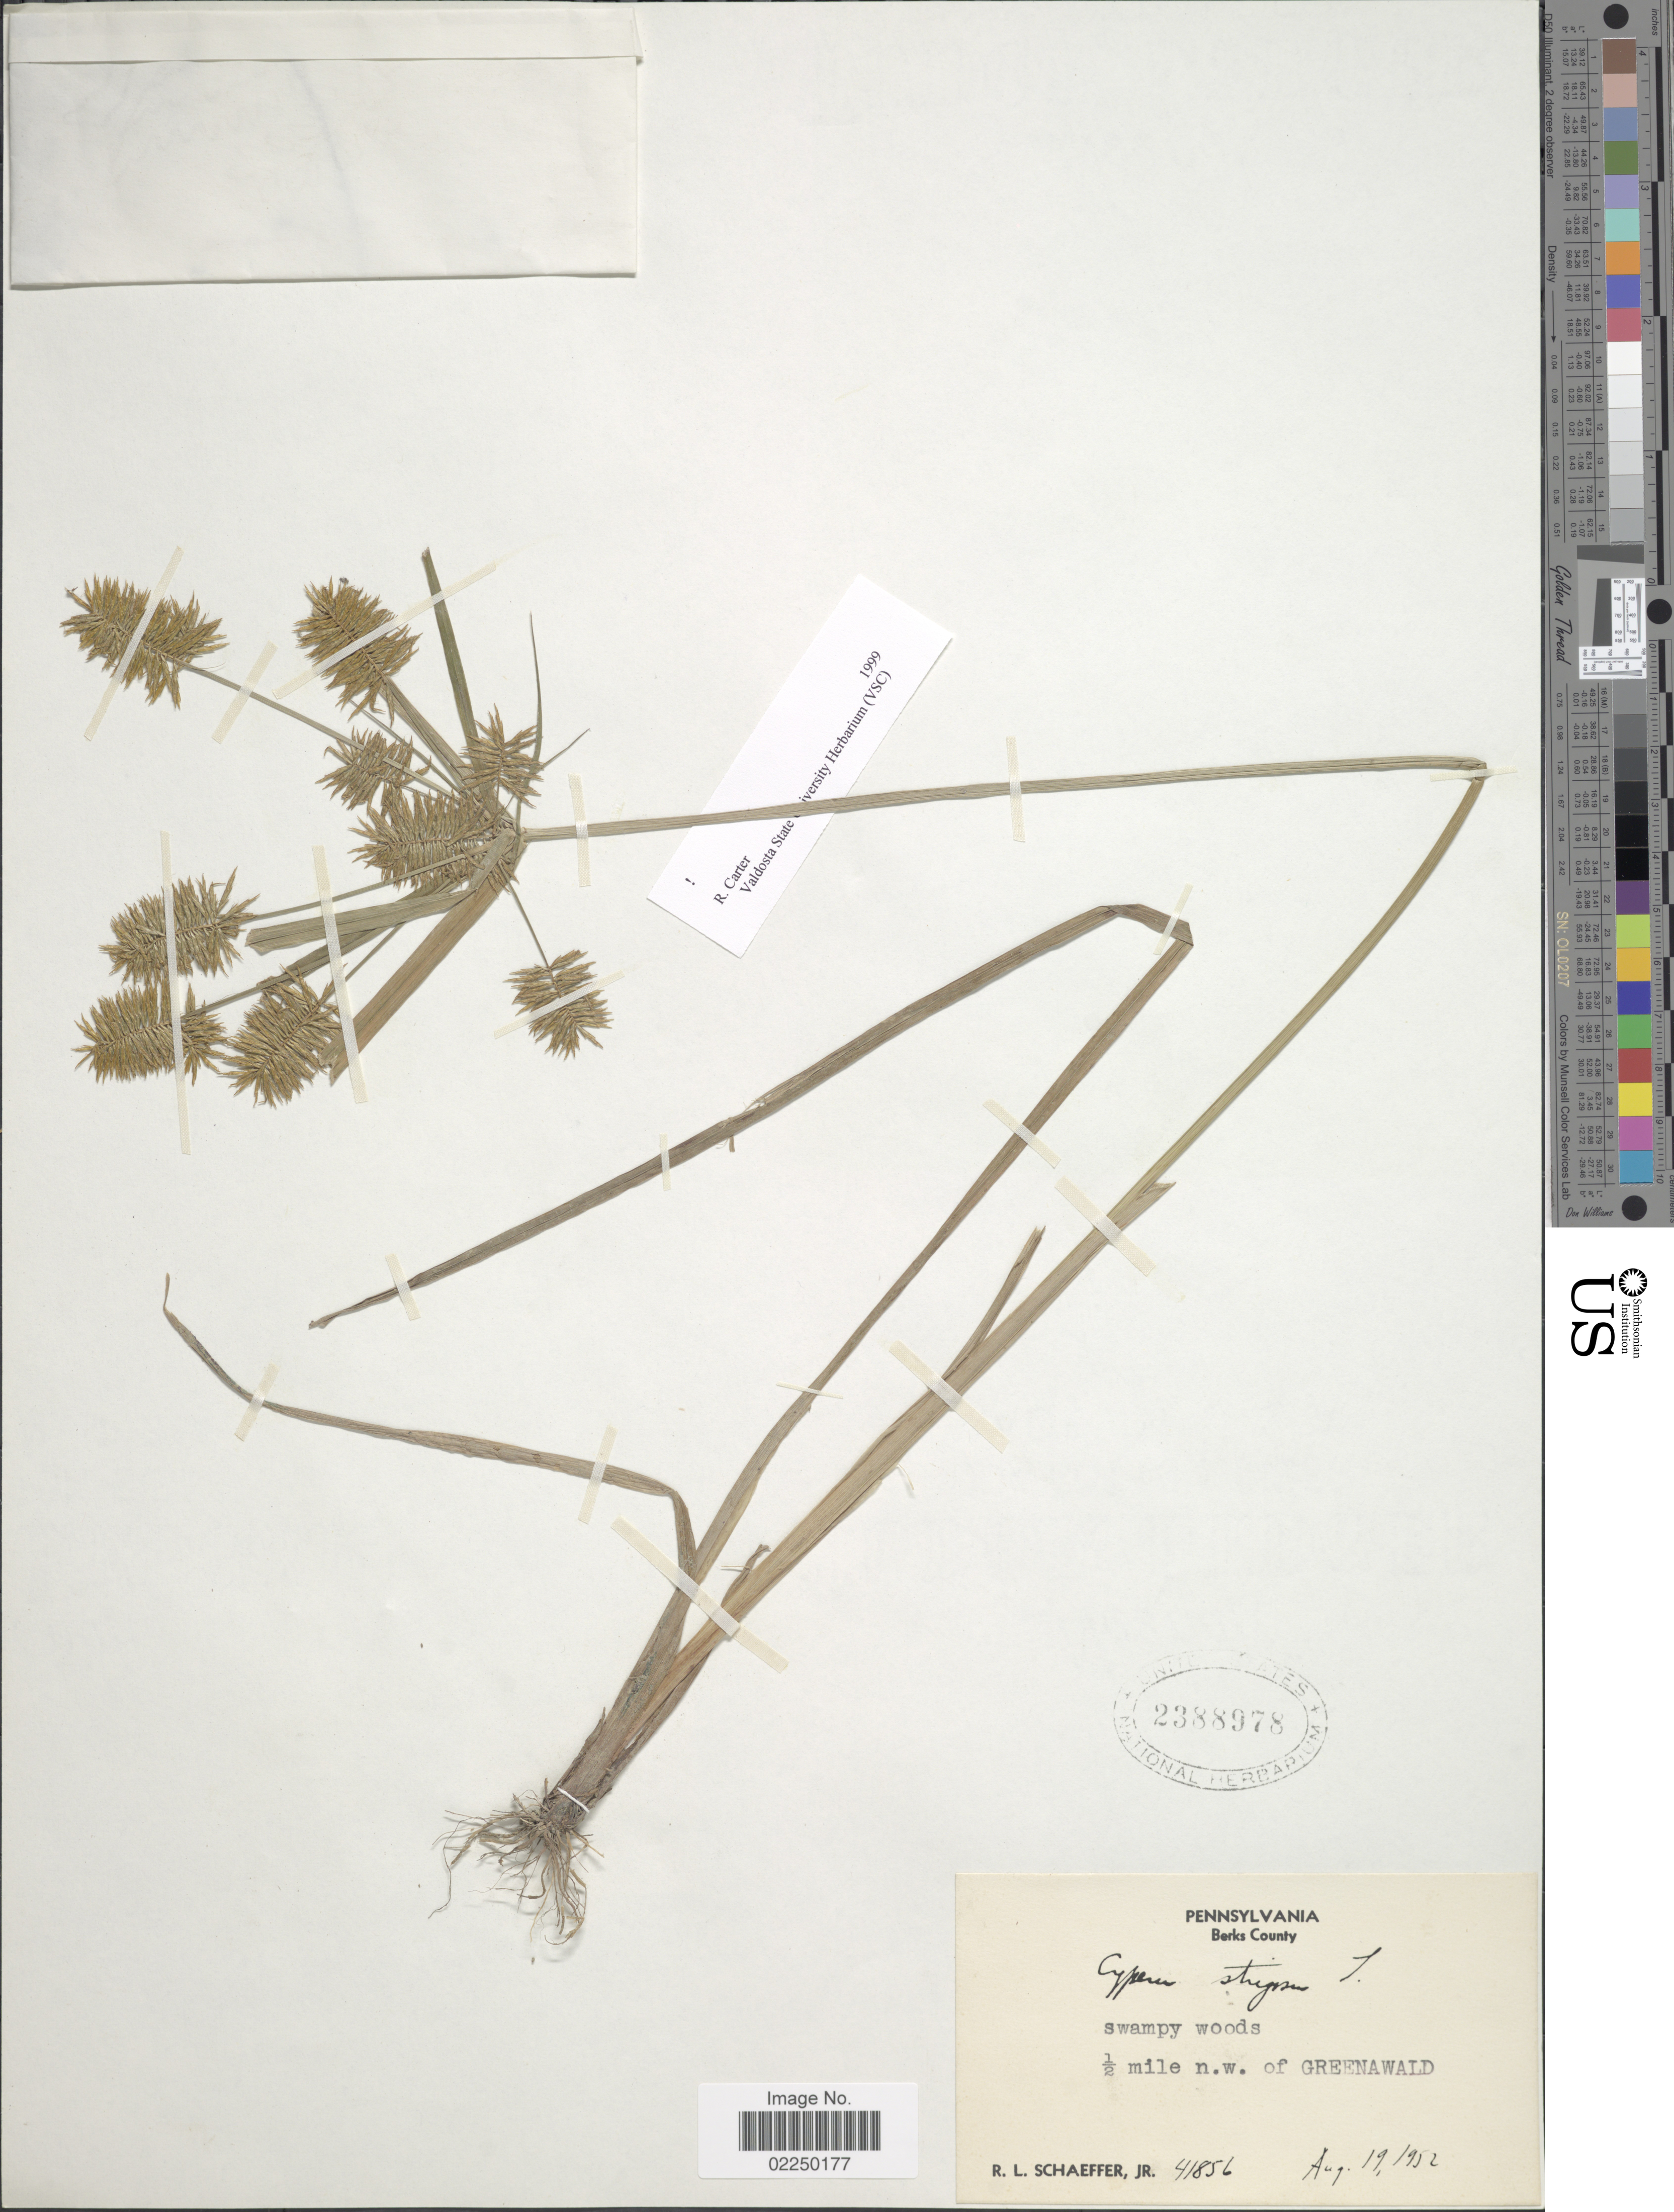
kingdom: Plantae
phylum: Tracheophyta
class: Liliopsida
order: Poales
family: Cyperaceae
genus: Cyperus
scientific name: Cyperus strigosus L.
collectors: R. L. Schaeffer Jr.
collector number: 41856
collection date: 1952-08-19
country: United States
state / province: Pennsylvania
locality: Berks County, swampy woods, 1/2 mile n.w. of Greenawald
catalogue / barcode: US 2388978